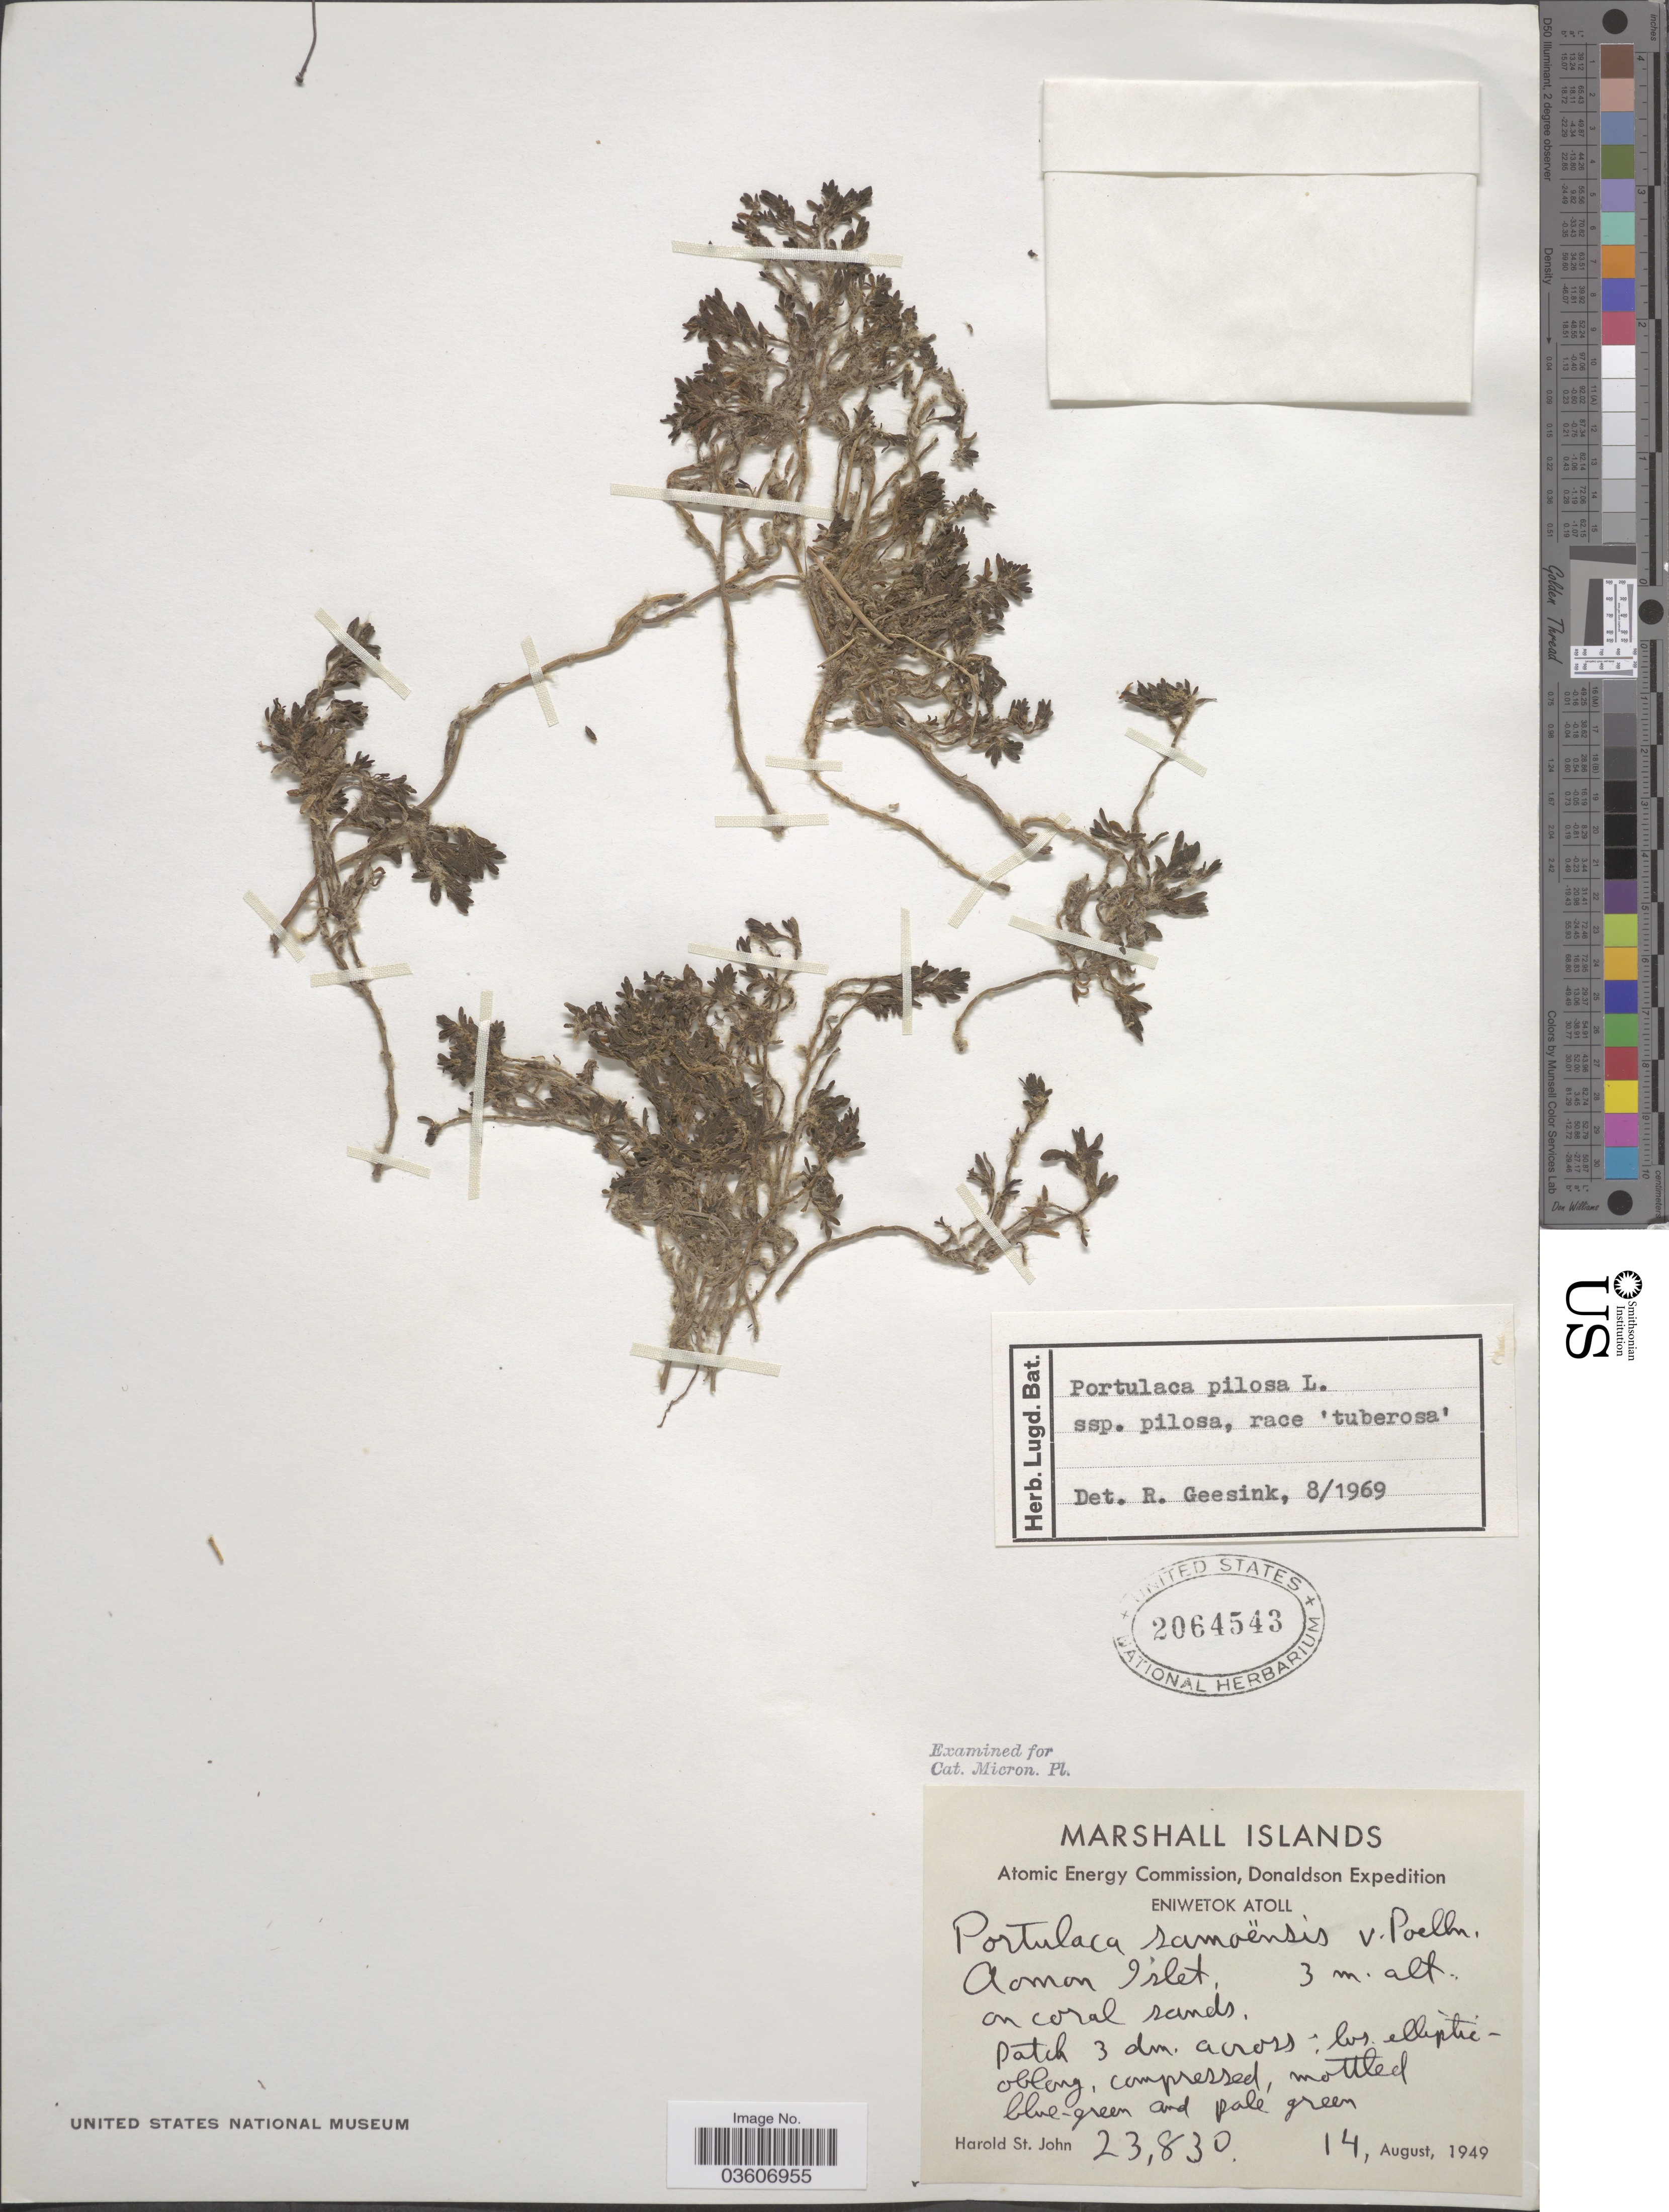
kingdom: Plantae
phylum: Tracheophyta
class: Magnoliopsida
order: Caryophyllales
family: Portulacaceae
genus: Portulaca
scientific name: Portulaca australis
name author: Endl.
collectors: H. St. John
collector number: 23830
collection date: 1949-08-14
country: Marshall Islands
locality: Eniwetok Atoll. Aomon Islet.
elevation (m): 3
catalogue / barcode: US 2064543